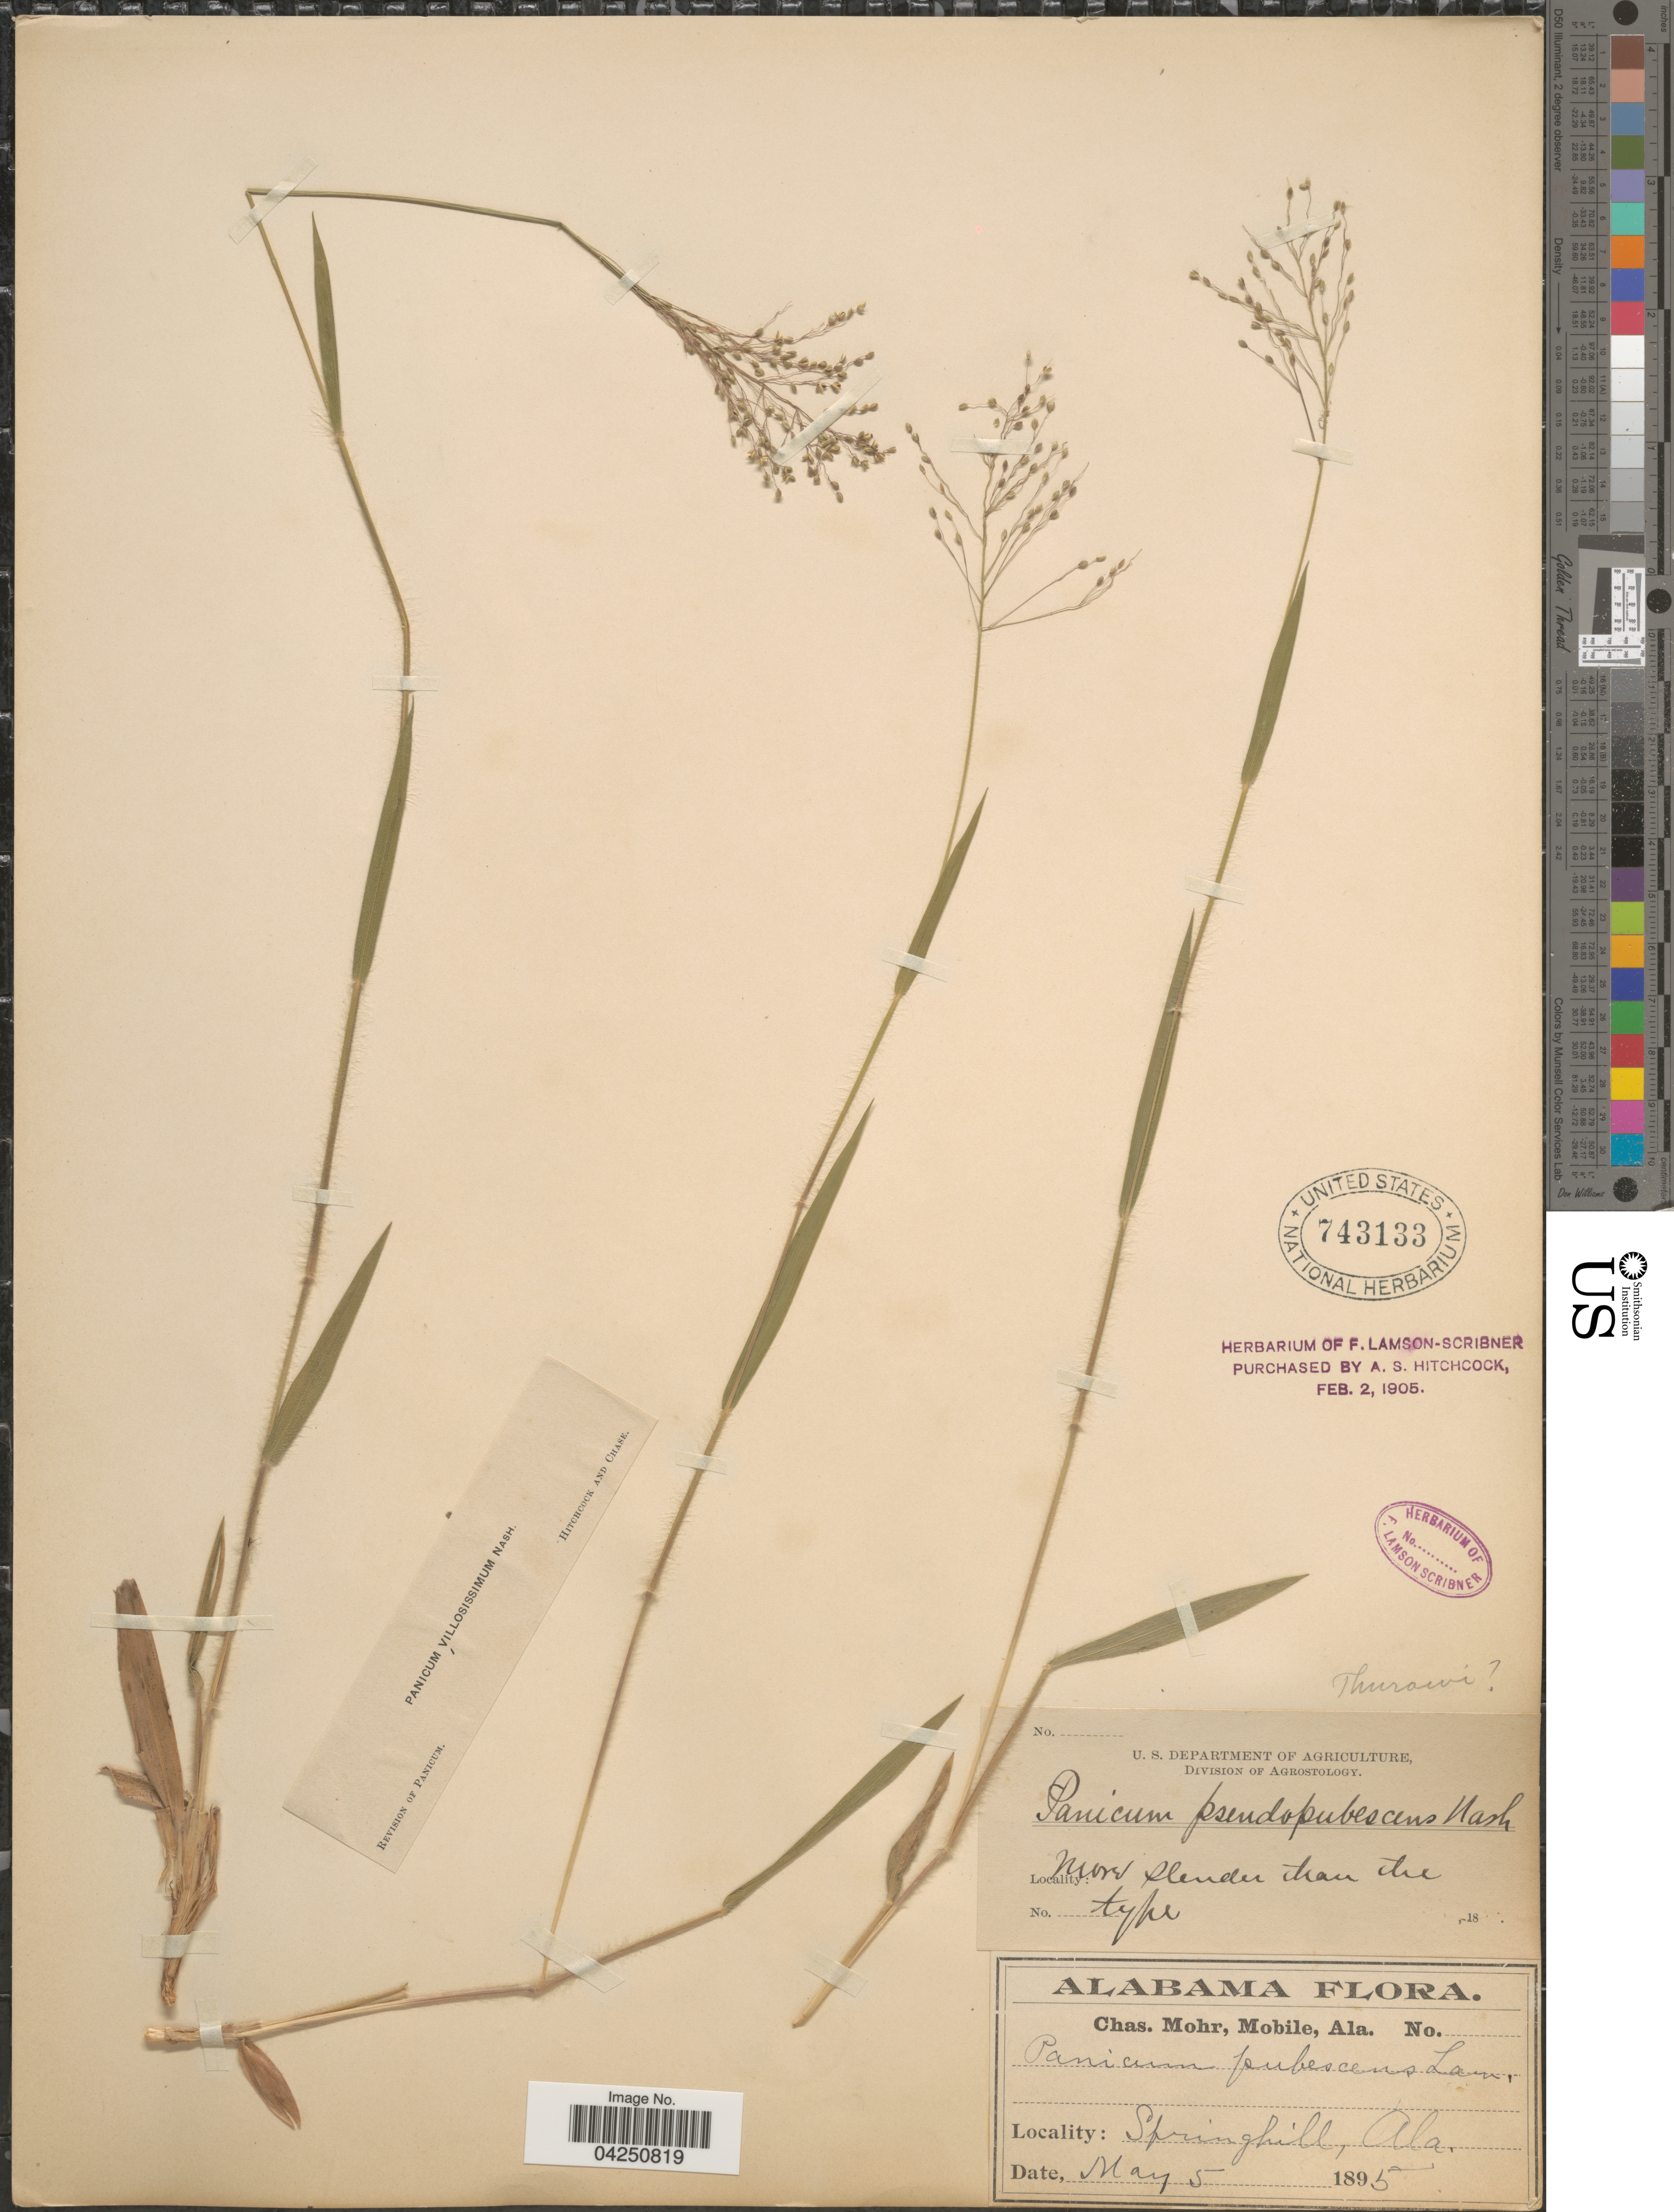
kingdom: Plantae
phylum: Tracheophyta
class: Liliopsida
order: Poales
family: Poaceae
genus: Dichanthelium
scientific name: Dichanthelium acuminatum var. acuminatum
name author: (Sw.) Gould & C.A. Clark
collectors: Mohr, C. T. (herbarium)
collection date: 1895-05-05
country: United States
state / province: Alabama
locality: Springhill.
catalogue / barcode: US 743133